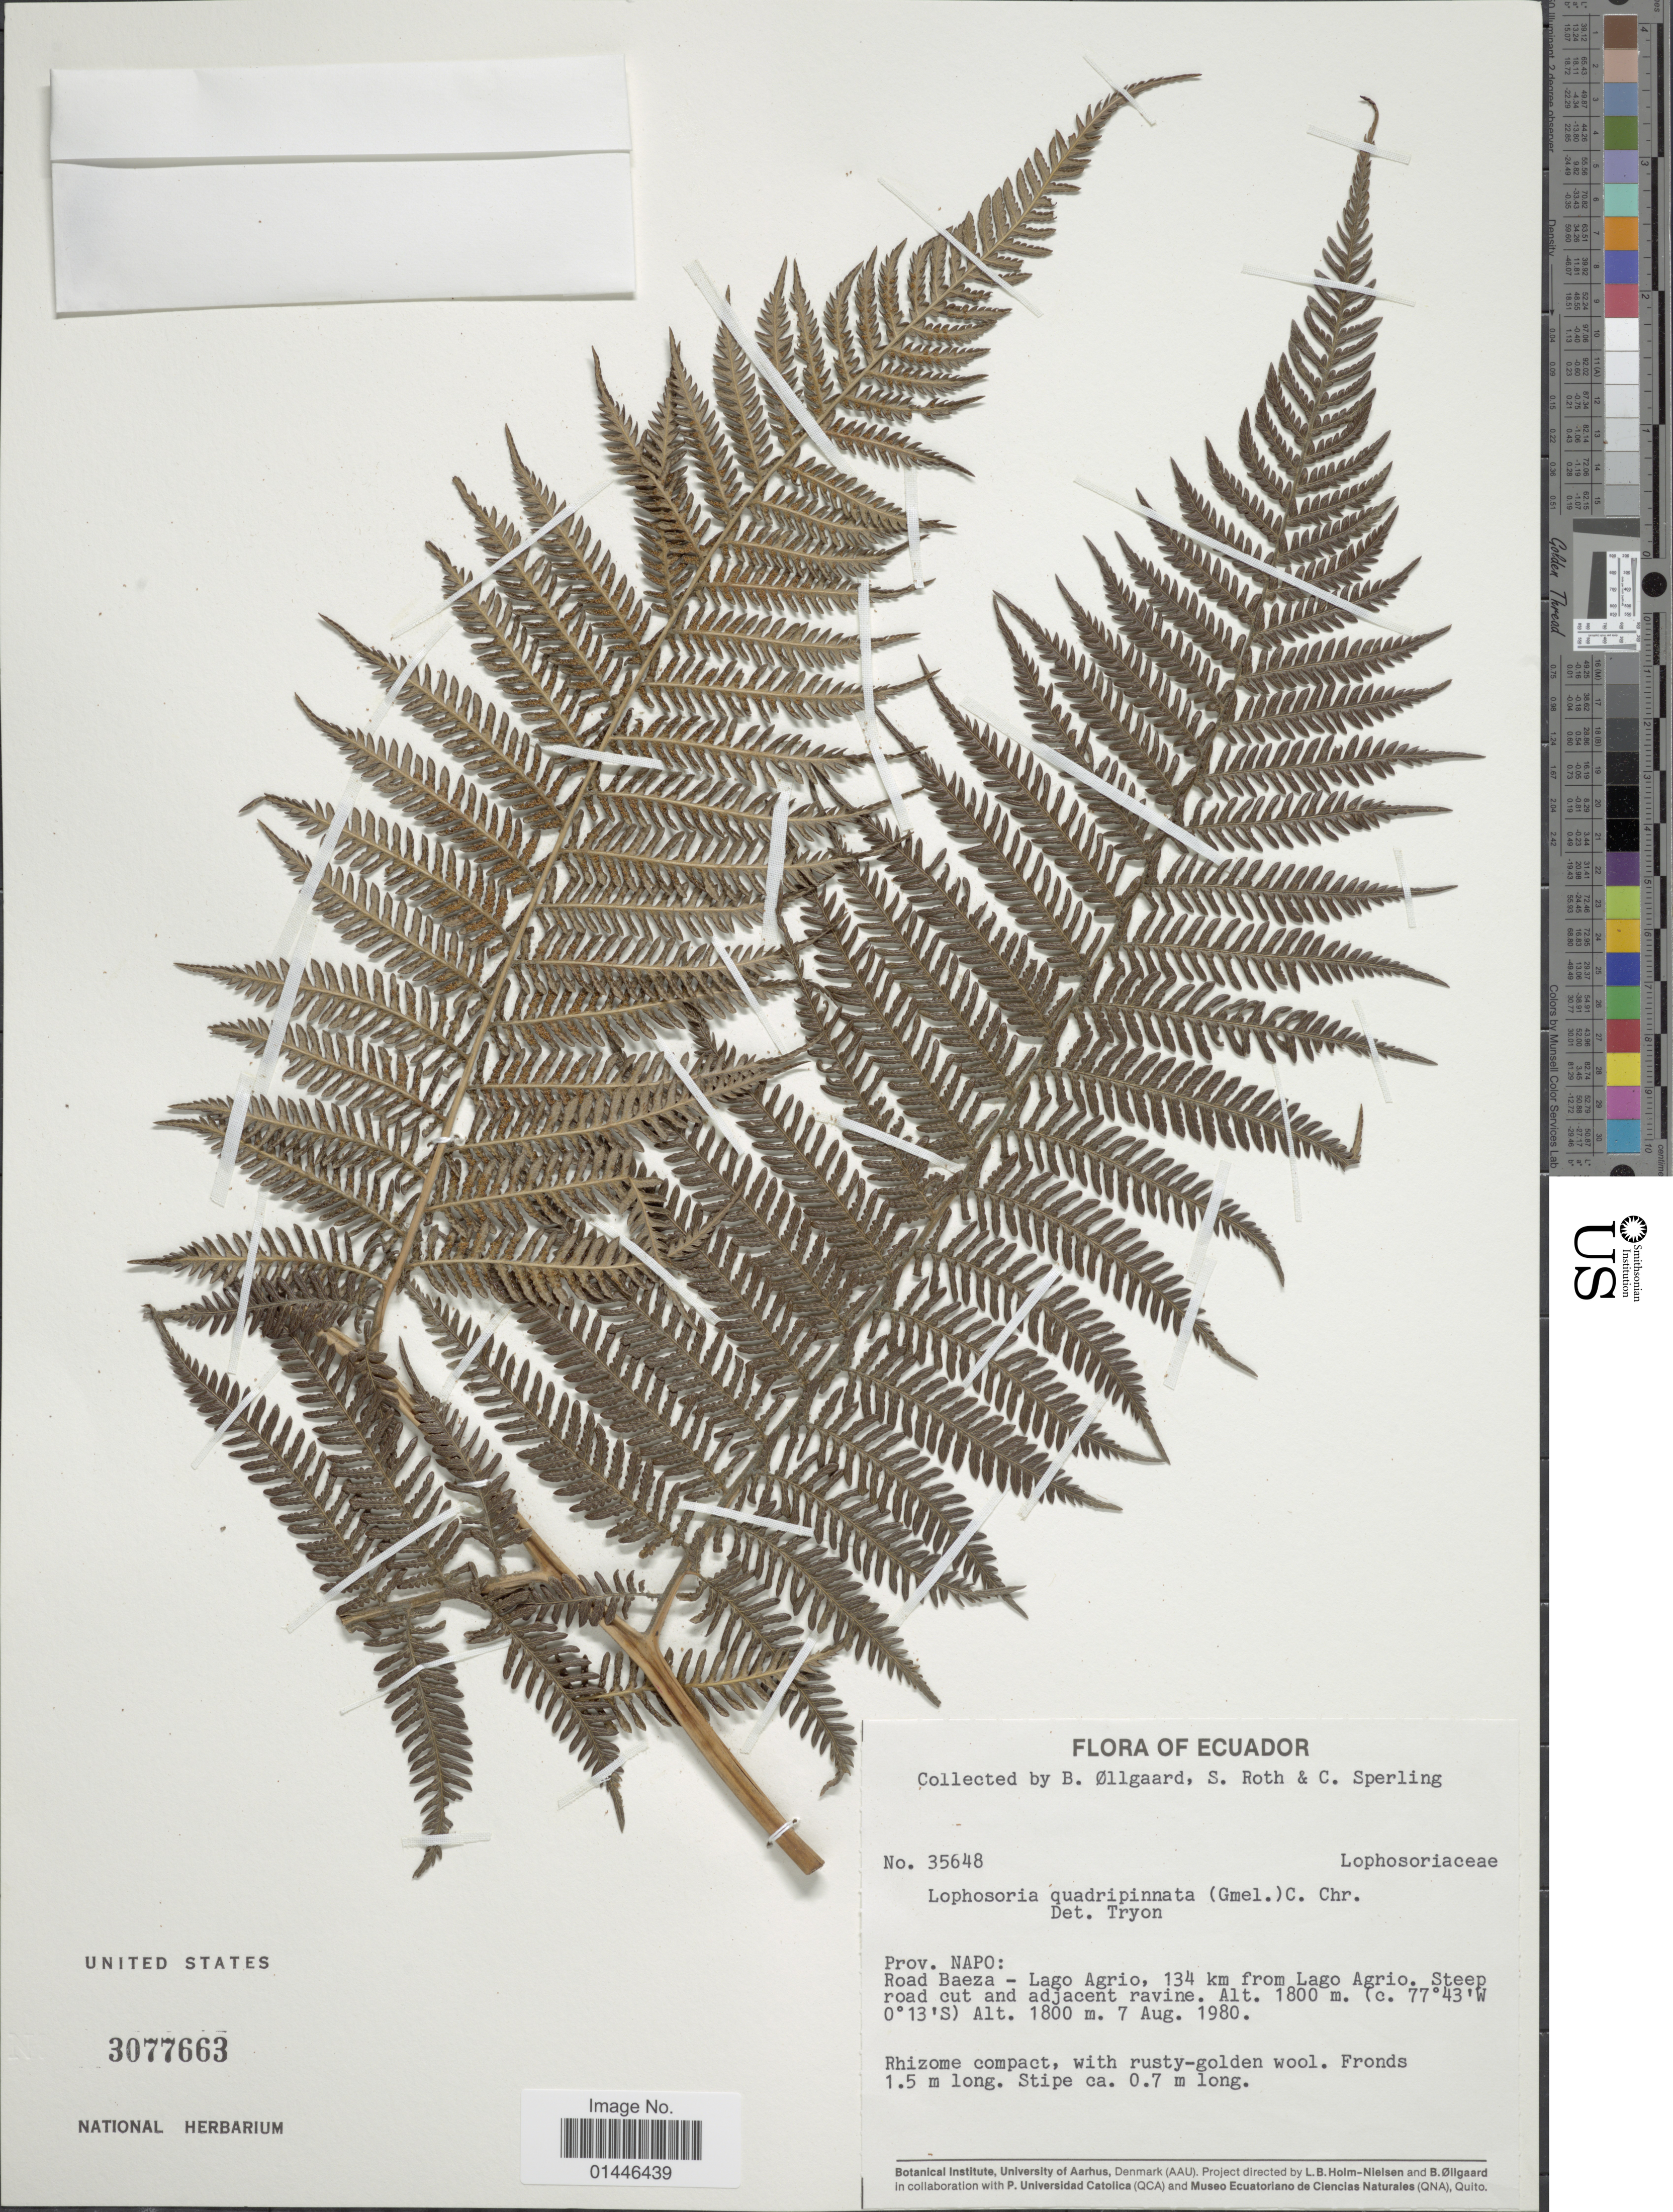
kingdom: Plantae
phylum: Tracheophyta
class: Polypodiopsida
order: Cyatheales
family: Dicksoniaceae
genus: Lophosoria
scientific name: Lophosoria quadripinnata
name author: (J.F. Gmel.) C. Chr.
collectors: B. Øllgaard, S. Roth & C. Sperling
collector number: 35648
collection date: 1980-08-07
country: Ecuador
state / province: Napo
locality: Road Baeza - Lago Agrio, 134 km from Lago Agrio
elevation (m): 1800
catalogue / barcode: US 3077663